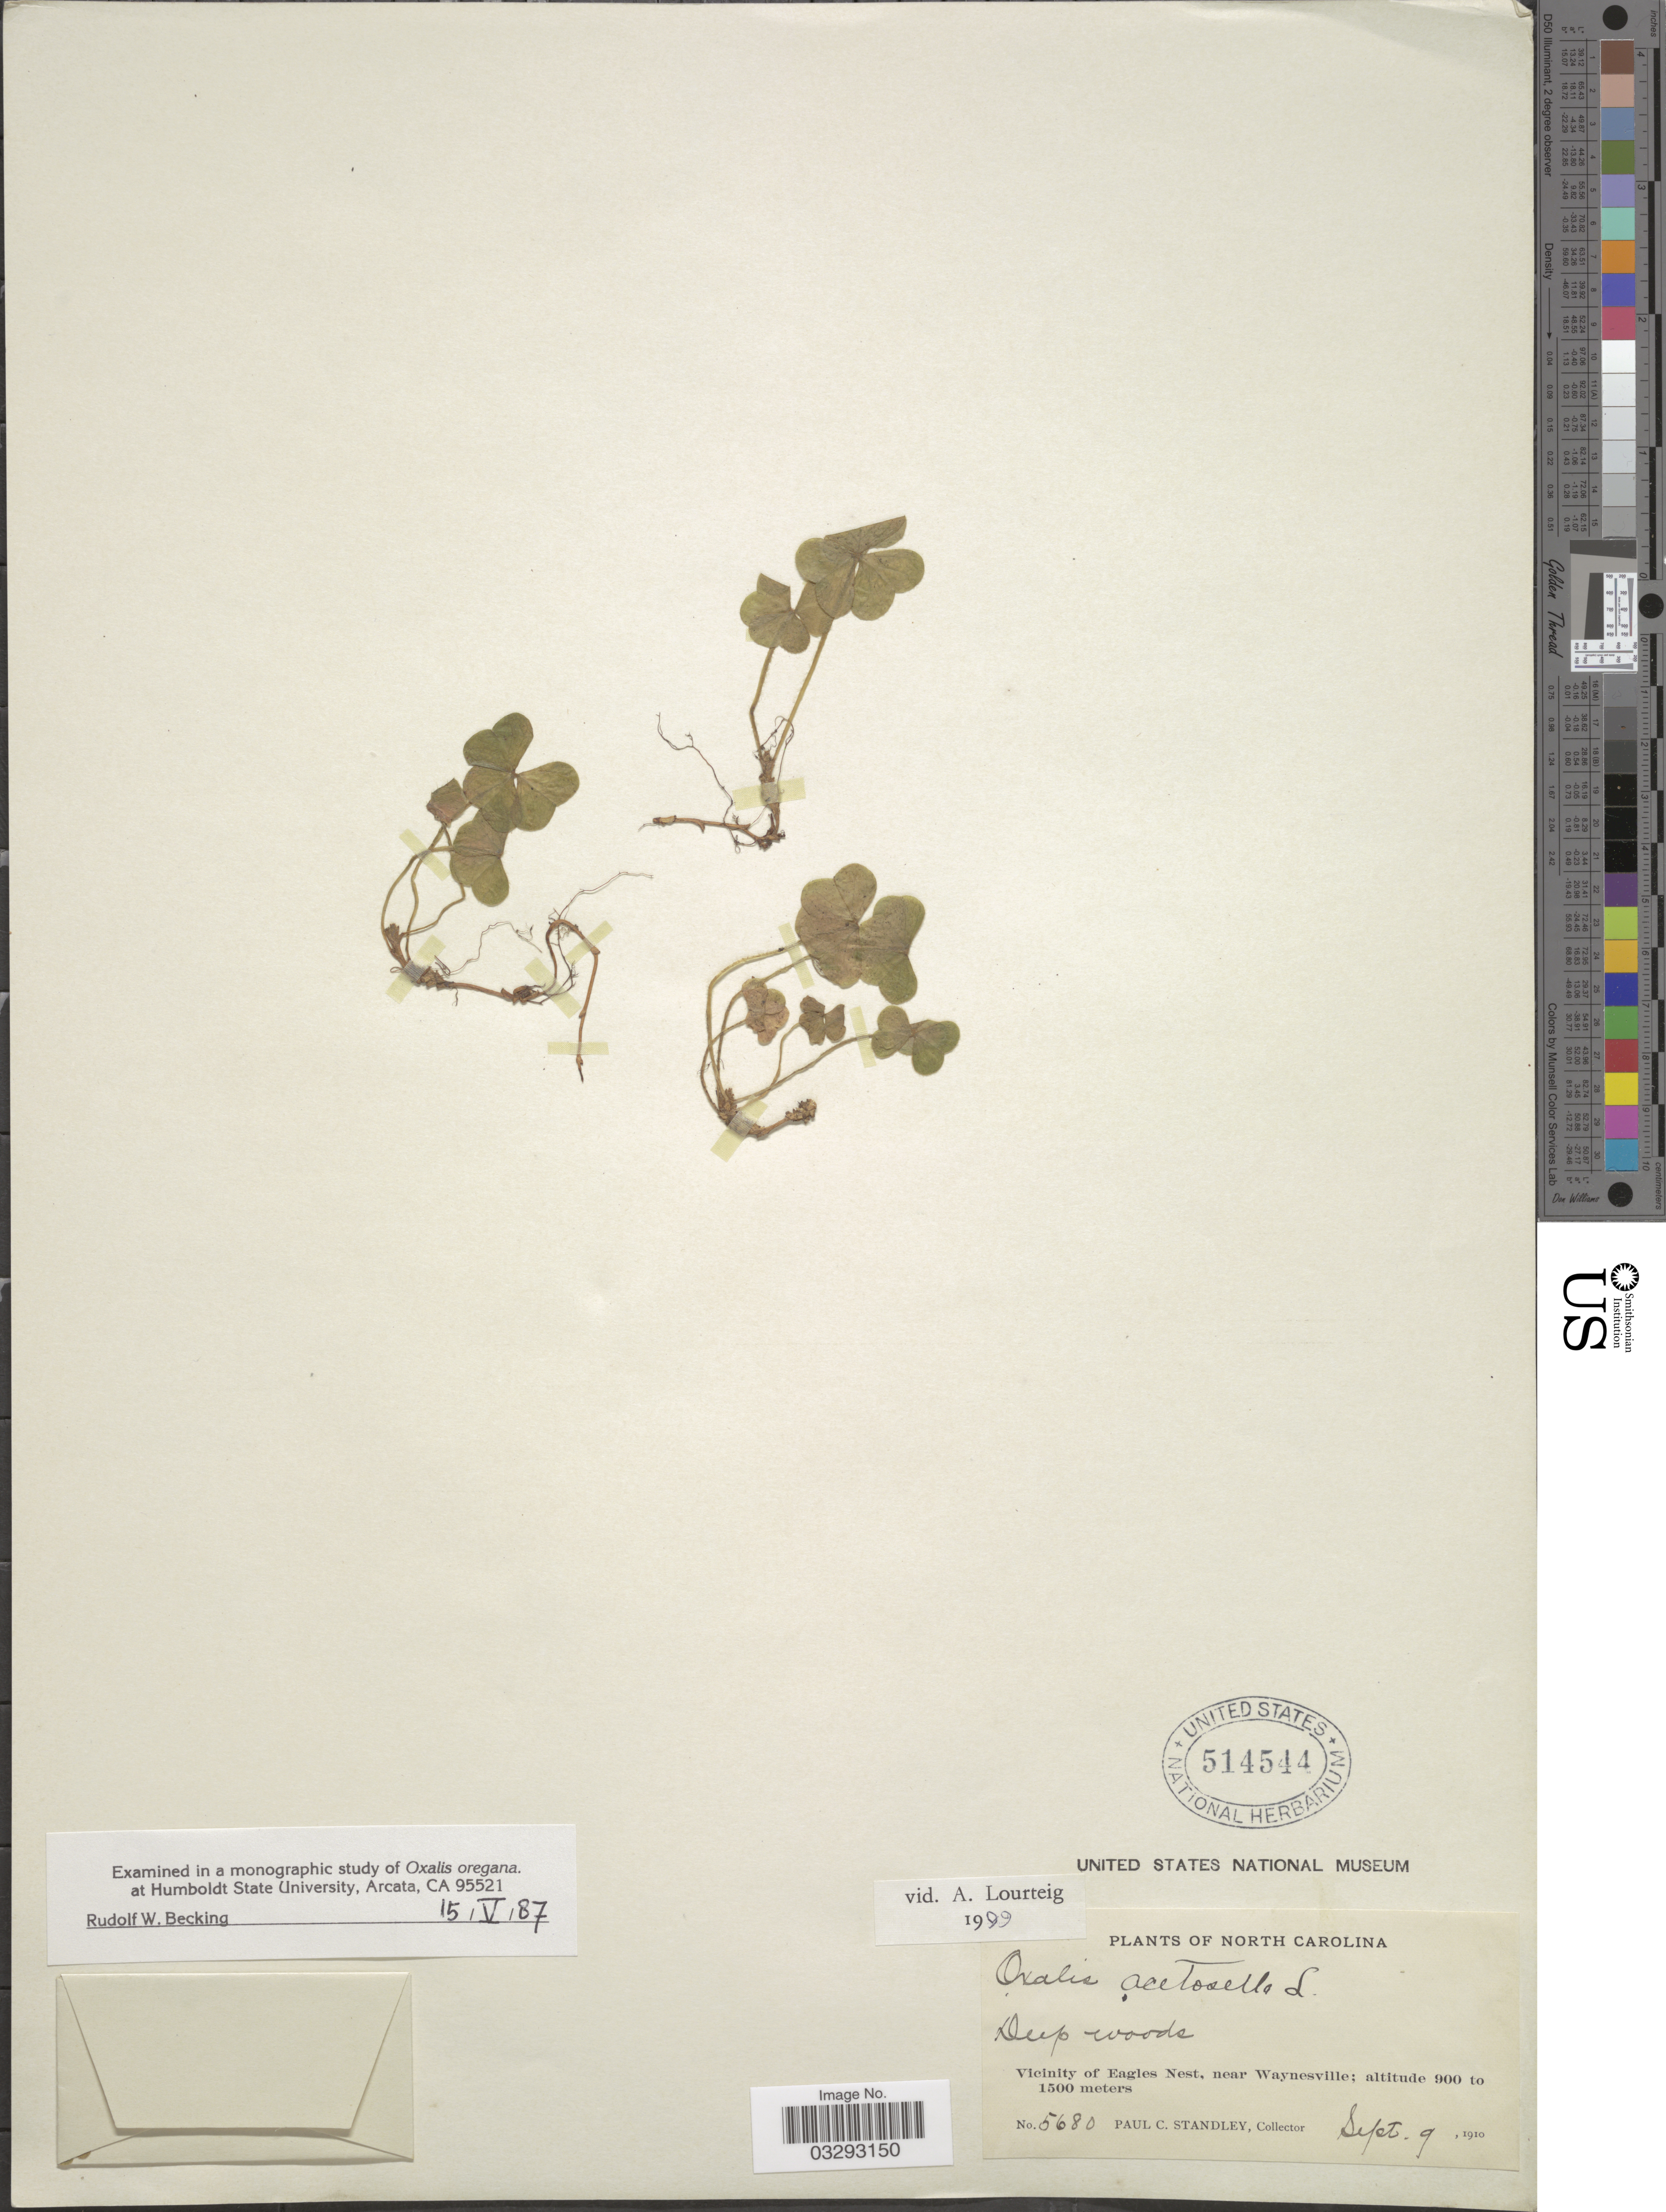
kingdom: Plantae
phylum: Tracheophyta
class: Magnoliopsida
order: Oxalidales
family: Oxalidaceae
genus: Oxalis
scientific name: Oxalis acetosella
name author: L.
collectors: P. C. Standley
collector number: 5680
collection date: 1910-09-09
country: United States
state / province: North Carolina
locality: Vicinity of Eagles Nest, near Waynesville.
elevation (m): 900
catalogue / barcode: US 514544